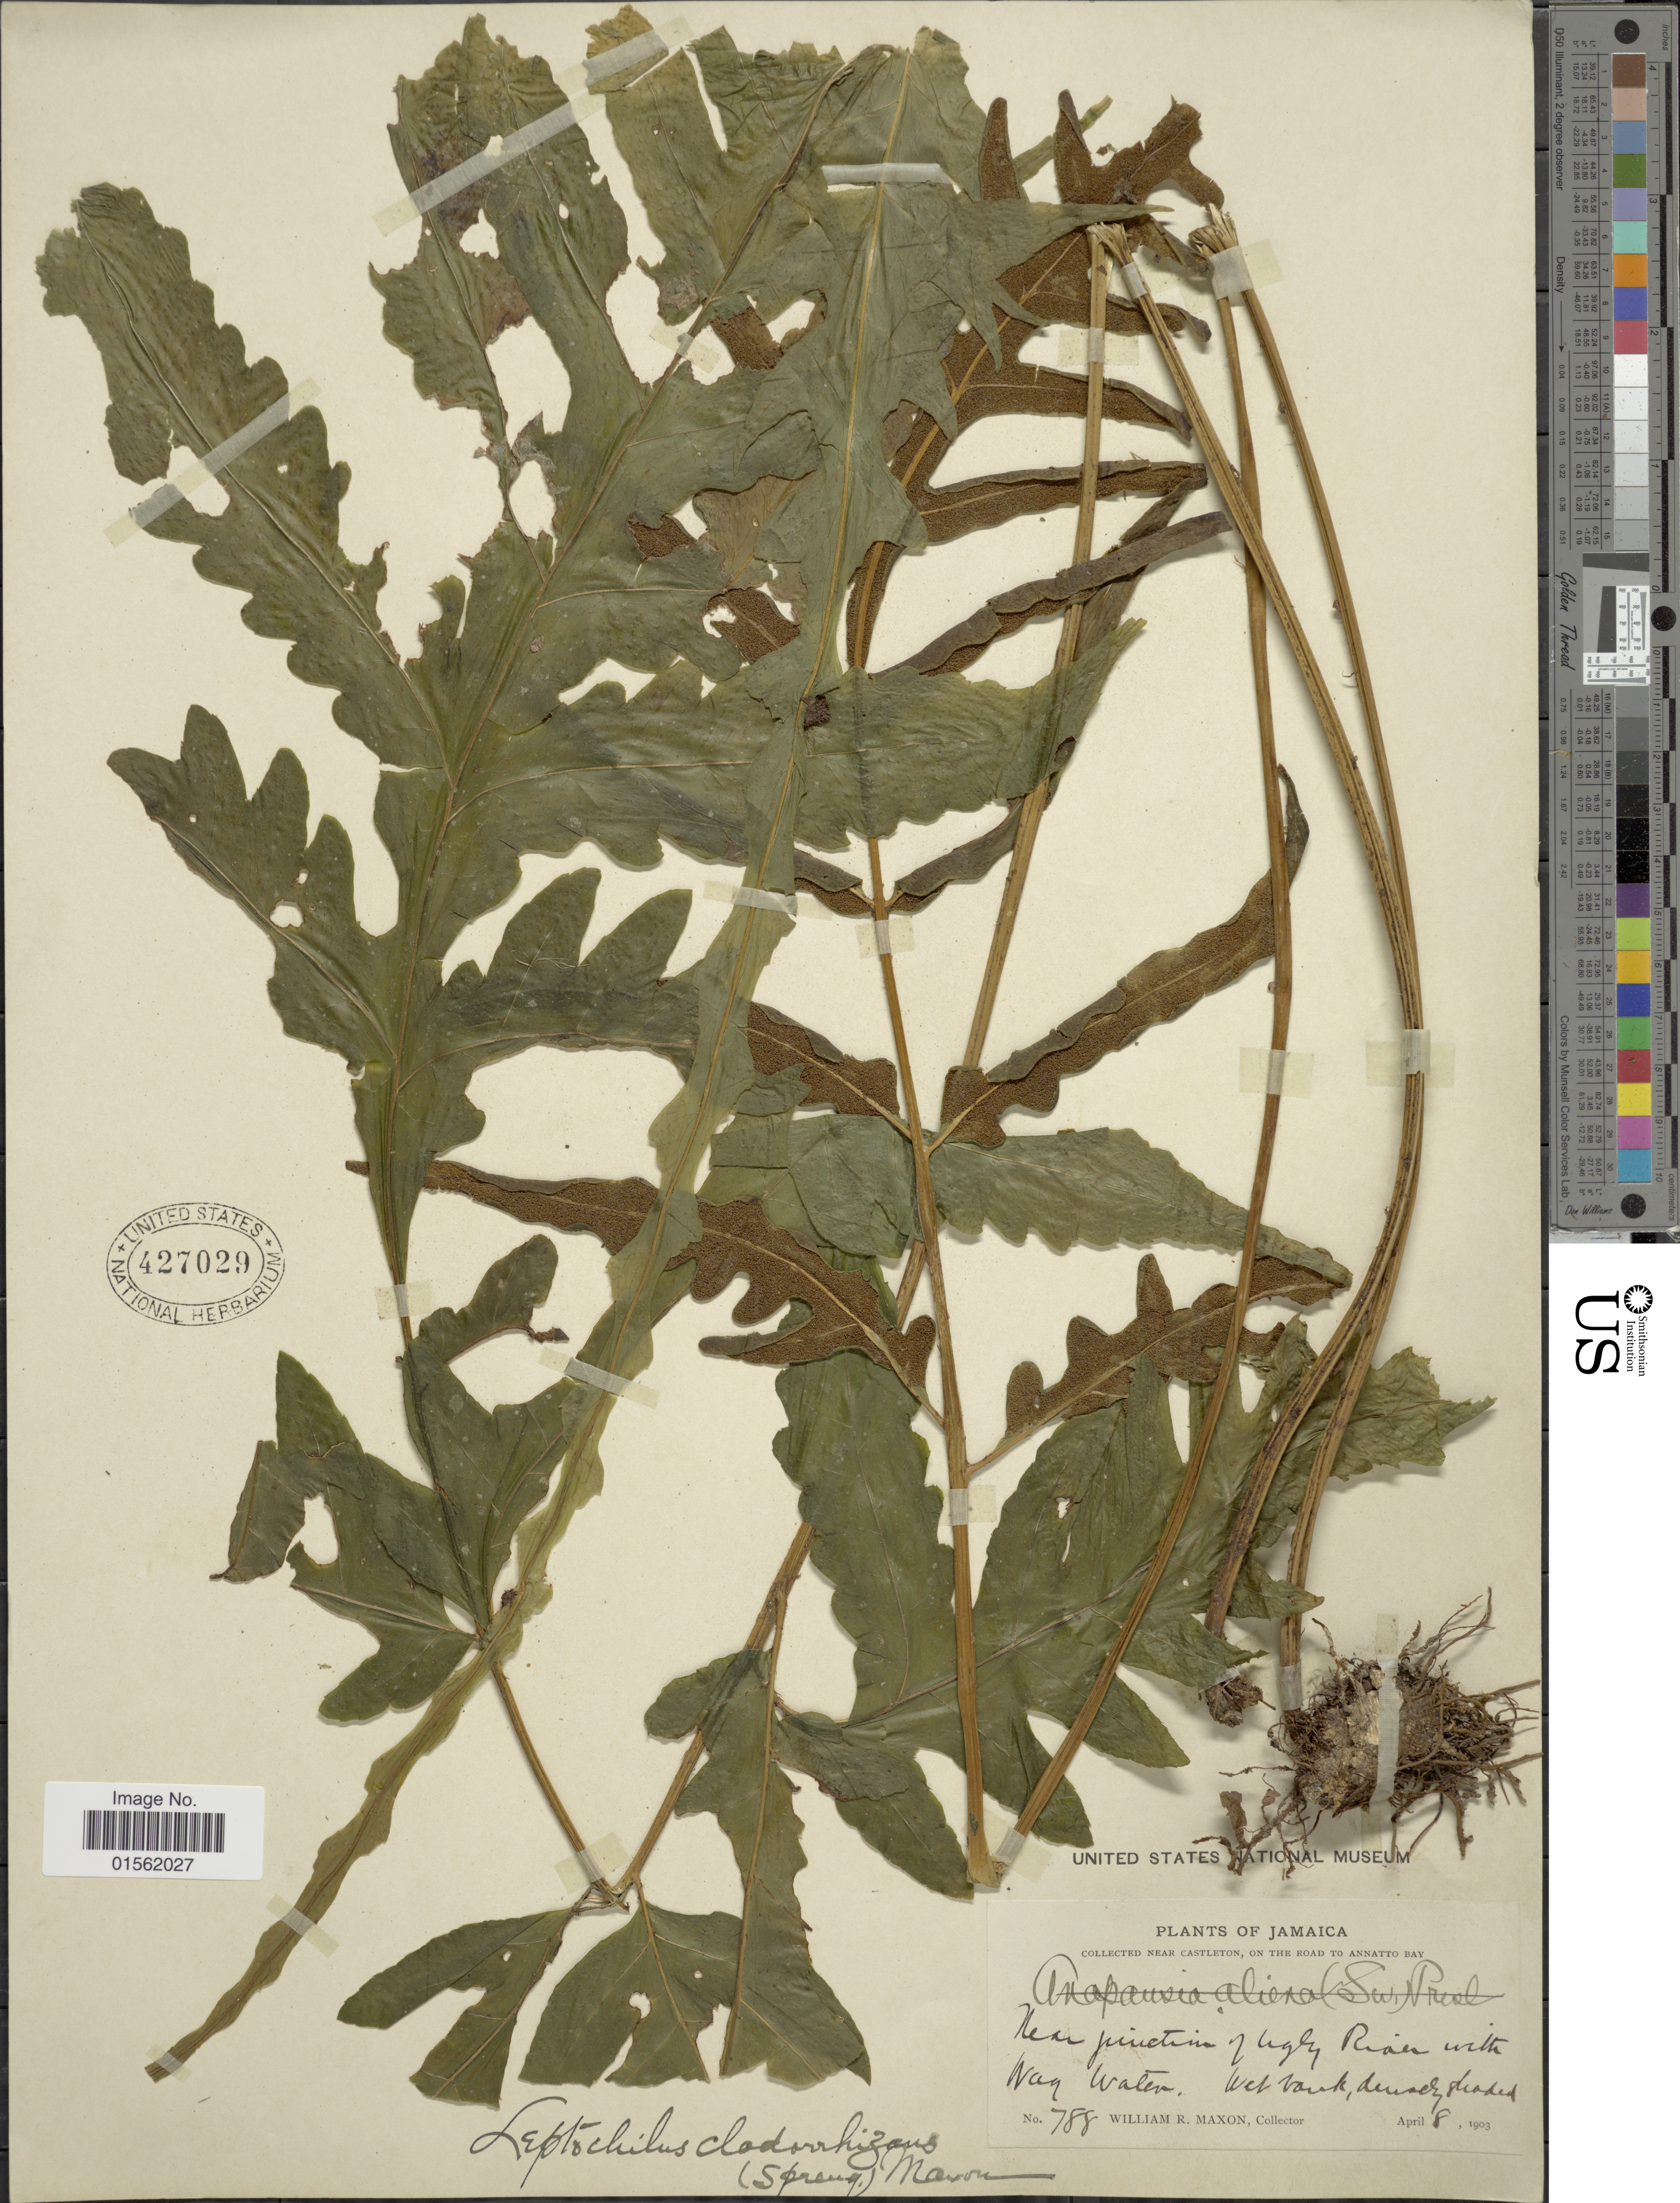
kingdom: Plantae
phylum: Tracheophyta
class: Polypodiopsida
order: Polypodiales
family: Dryopteridaceae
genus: Bolbitis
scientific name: Bolbitis portoricensis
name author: (Spreng.) Hennipman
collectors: W. R. Maxon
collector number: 788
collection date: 1903-04-08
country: Jamaica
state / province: Saint Mary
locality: Near Castleton, on the road to Annatto Bay. Near junction of Ugly River with Wag Water.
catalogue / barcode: US 427029